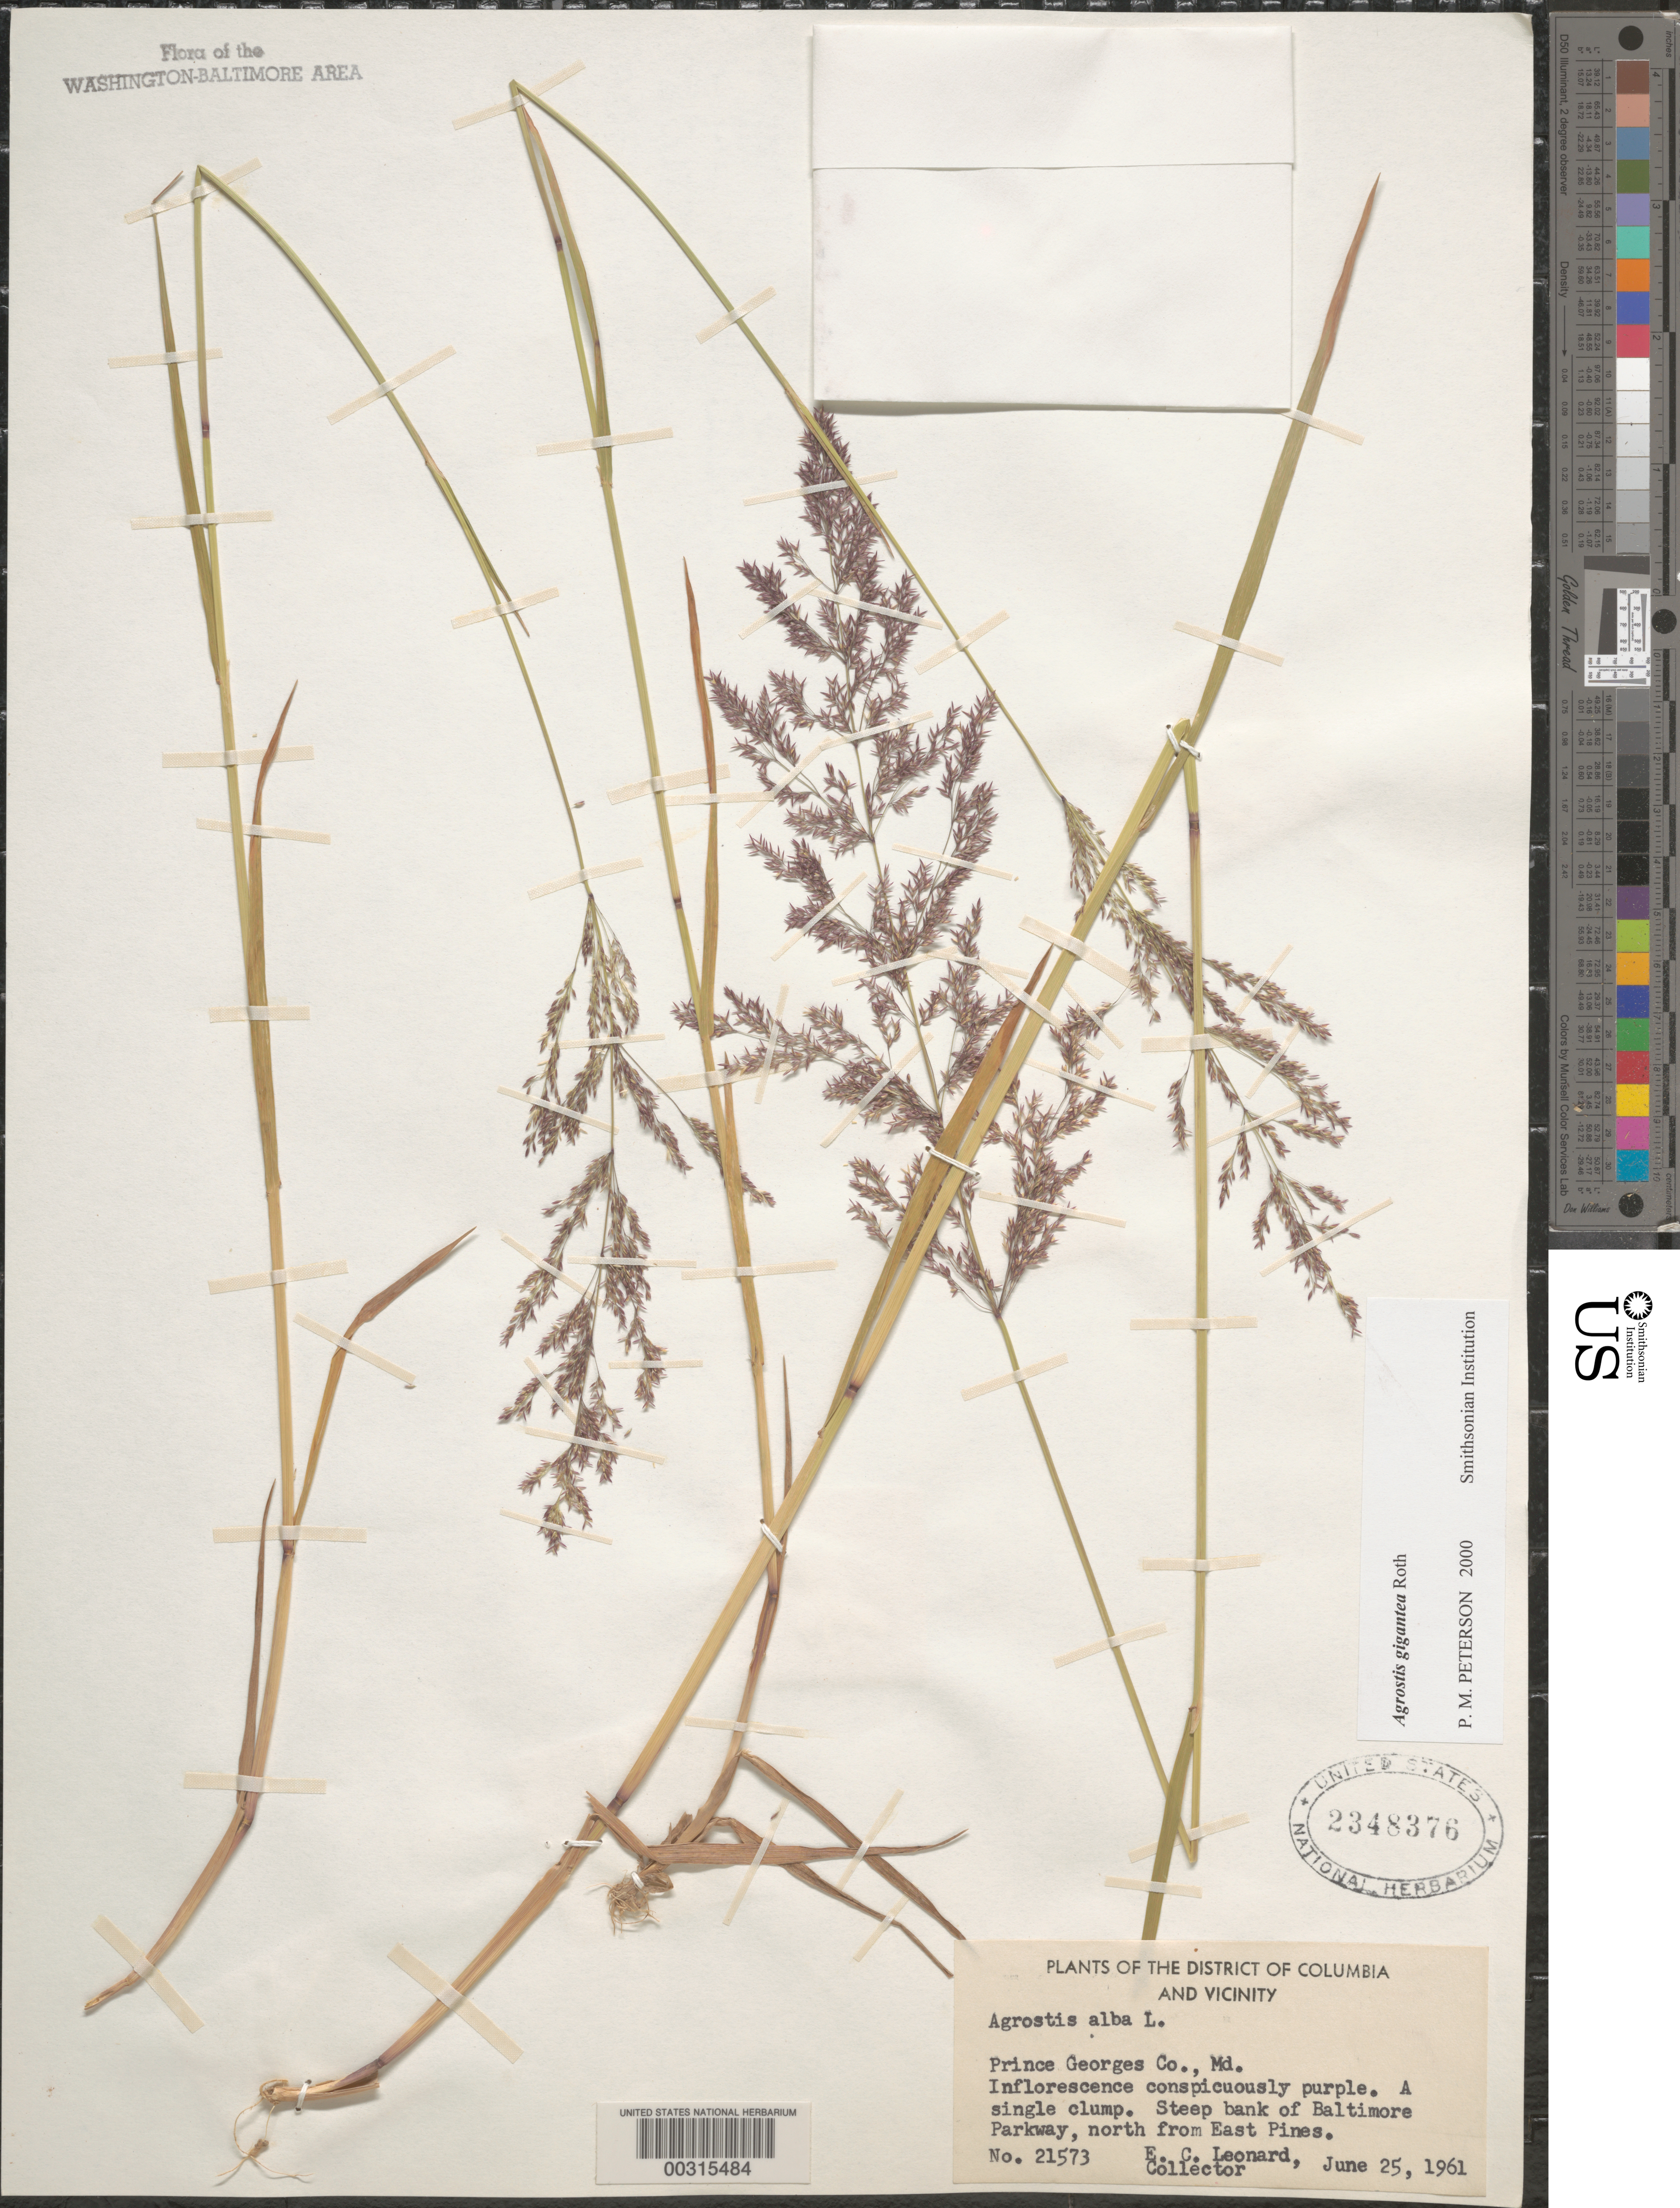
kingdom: Plantae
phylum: Tracheophyta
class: Liliopsida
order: Poales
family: Poaceae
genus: Agrostis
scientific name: Agrostis gigantea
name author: Roth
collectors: E. C. Leonard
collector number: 21573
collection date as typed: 25 Jun 1961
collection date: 1961-06-25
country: United States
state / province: Maryland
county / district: Prince George's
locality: Baltimore parkway, north of East Pines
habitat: Steep bank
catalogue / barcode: US 2348376